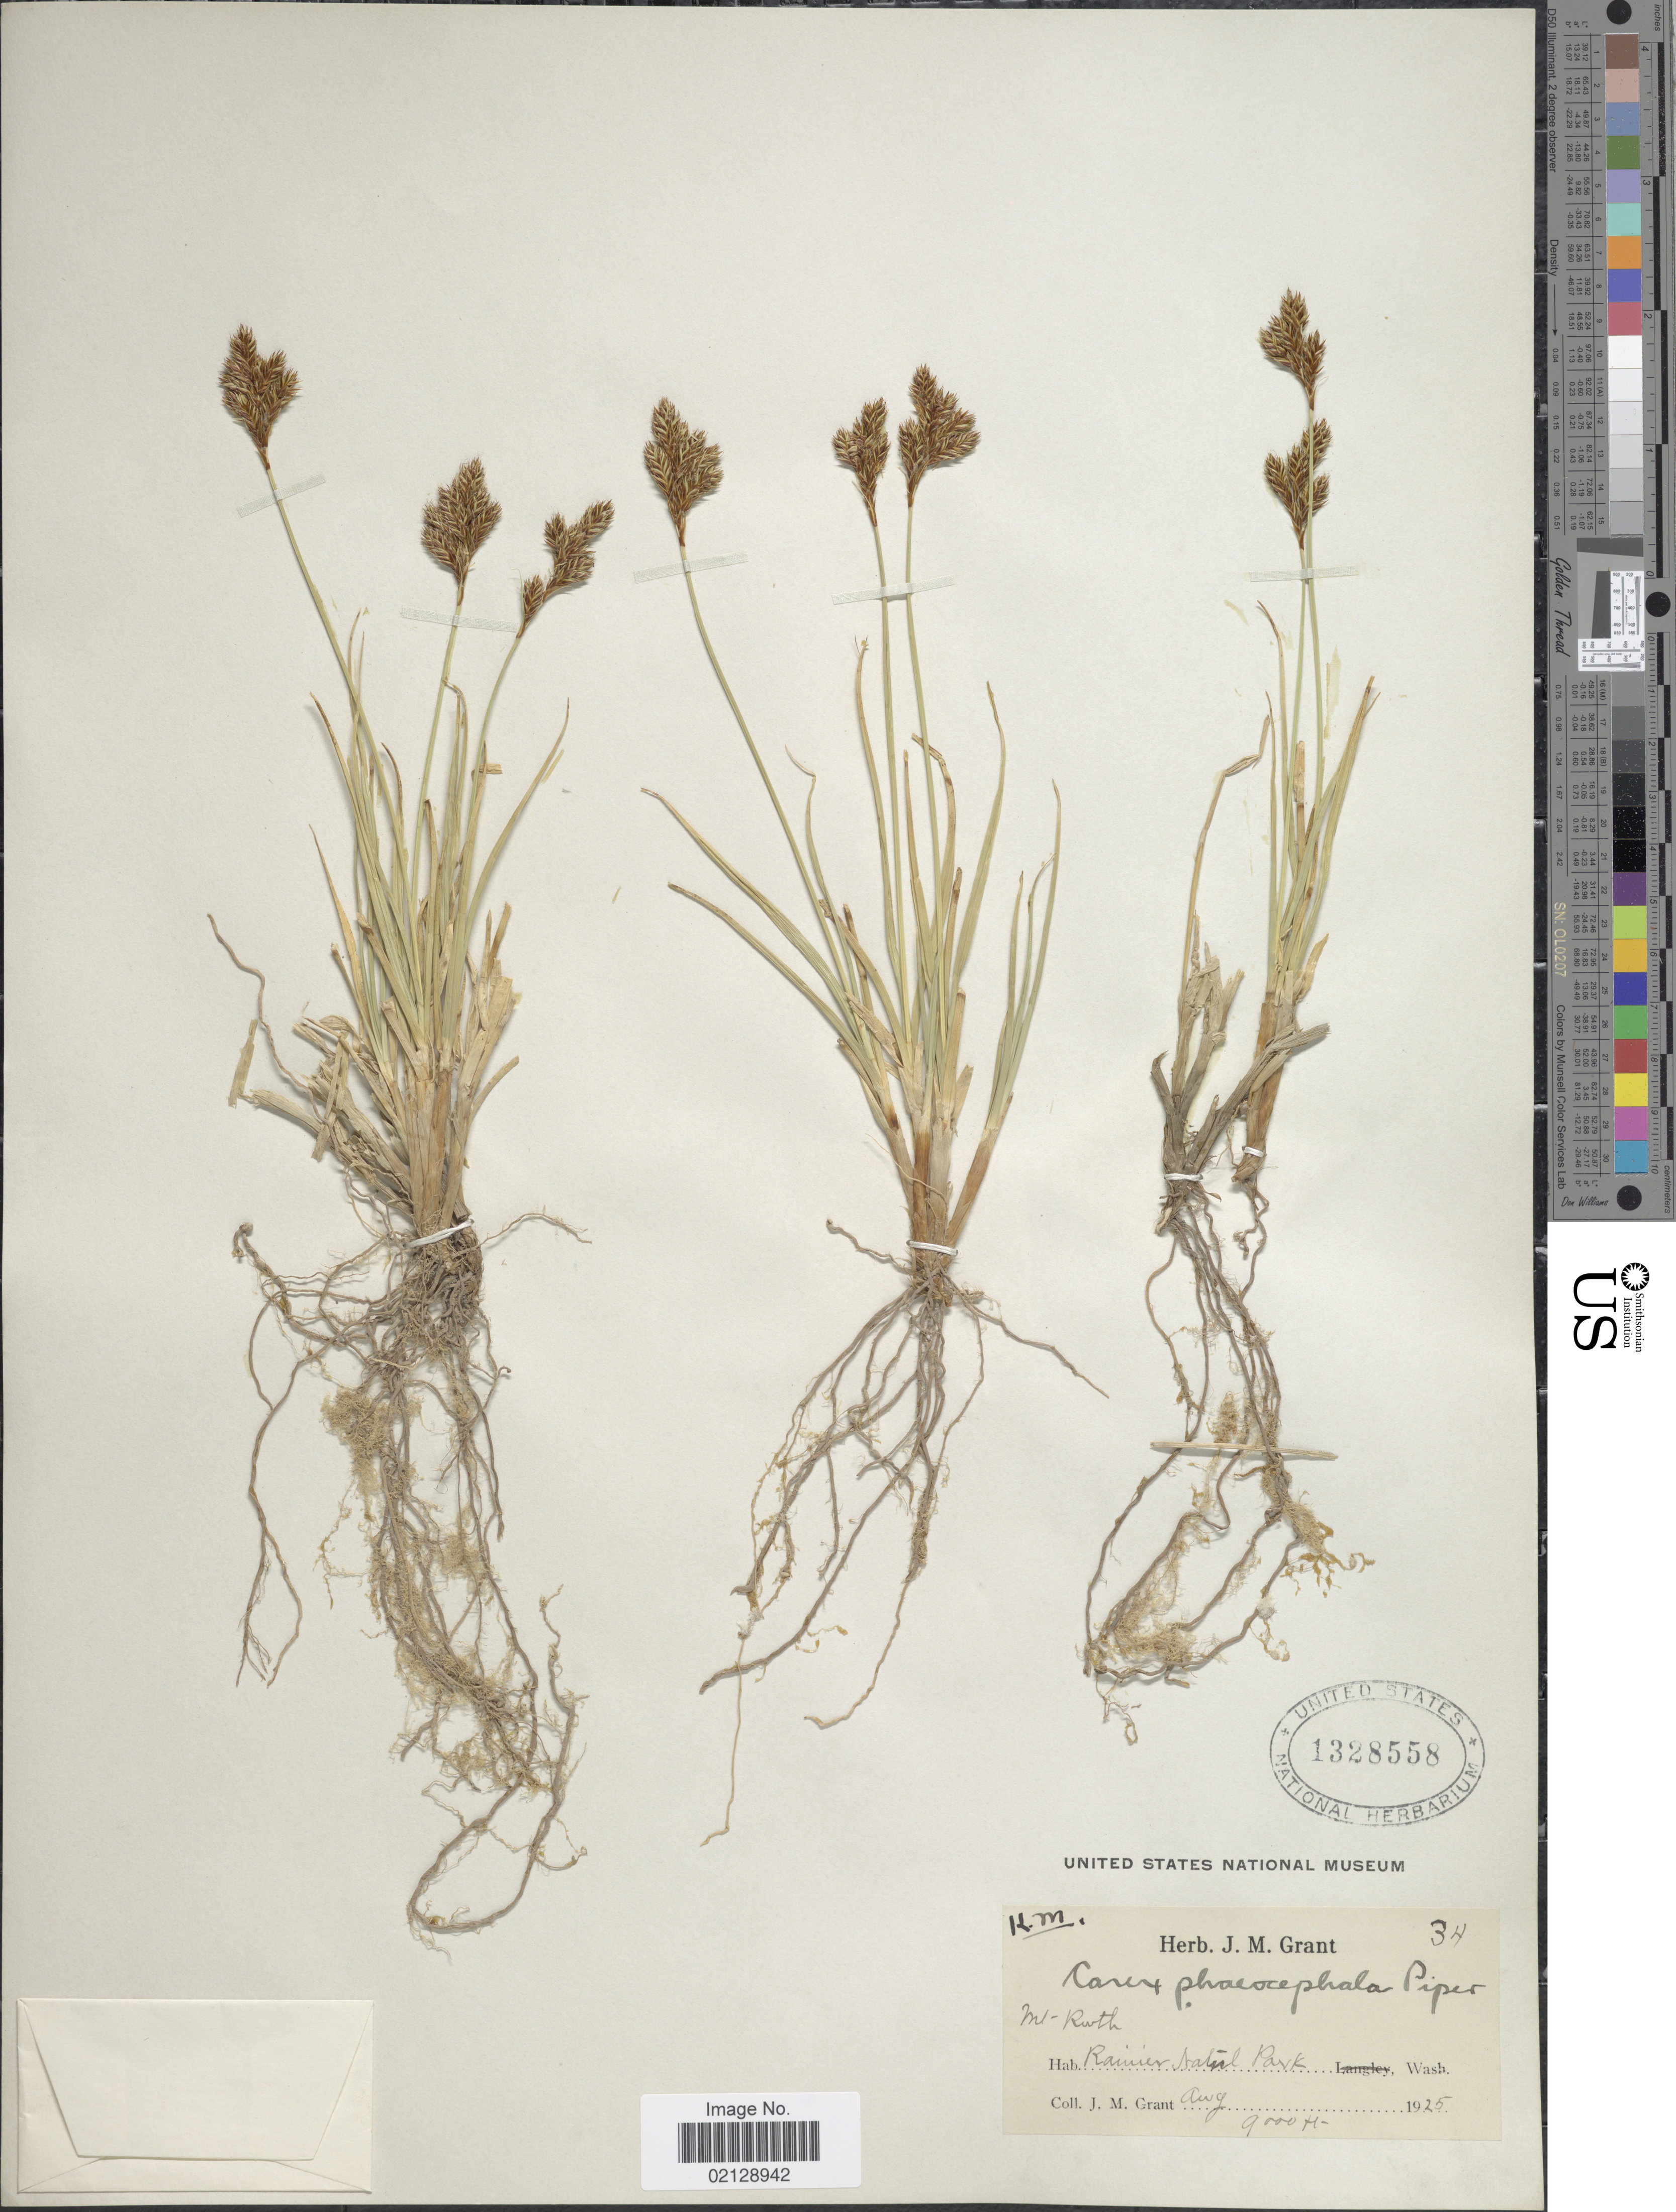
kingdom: Plantae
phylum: Tracheophyta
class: Liliopsida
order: Poales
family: Cyperaceae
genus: Carex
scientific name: Carex phaeocephala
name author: Piper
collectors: J. M. Grant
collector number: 34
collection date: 1925-08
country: United States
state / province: Washington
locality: Rainier National Park, Wash.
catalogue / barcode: US 1328558